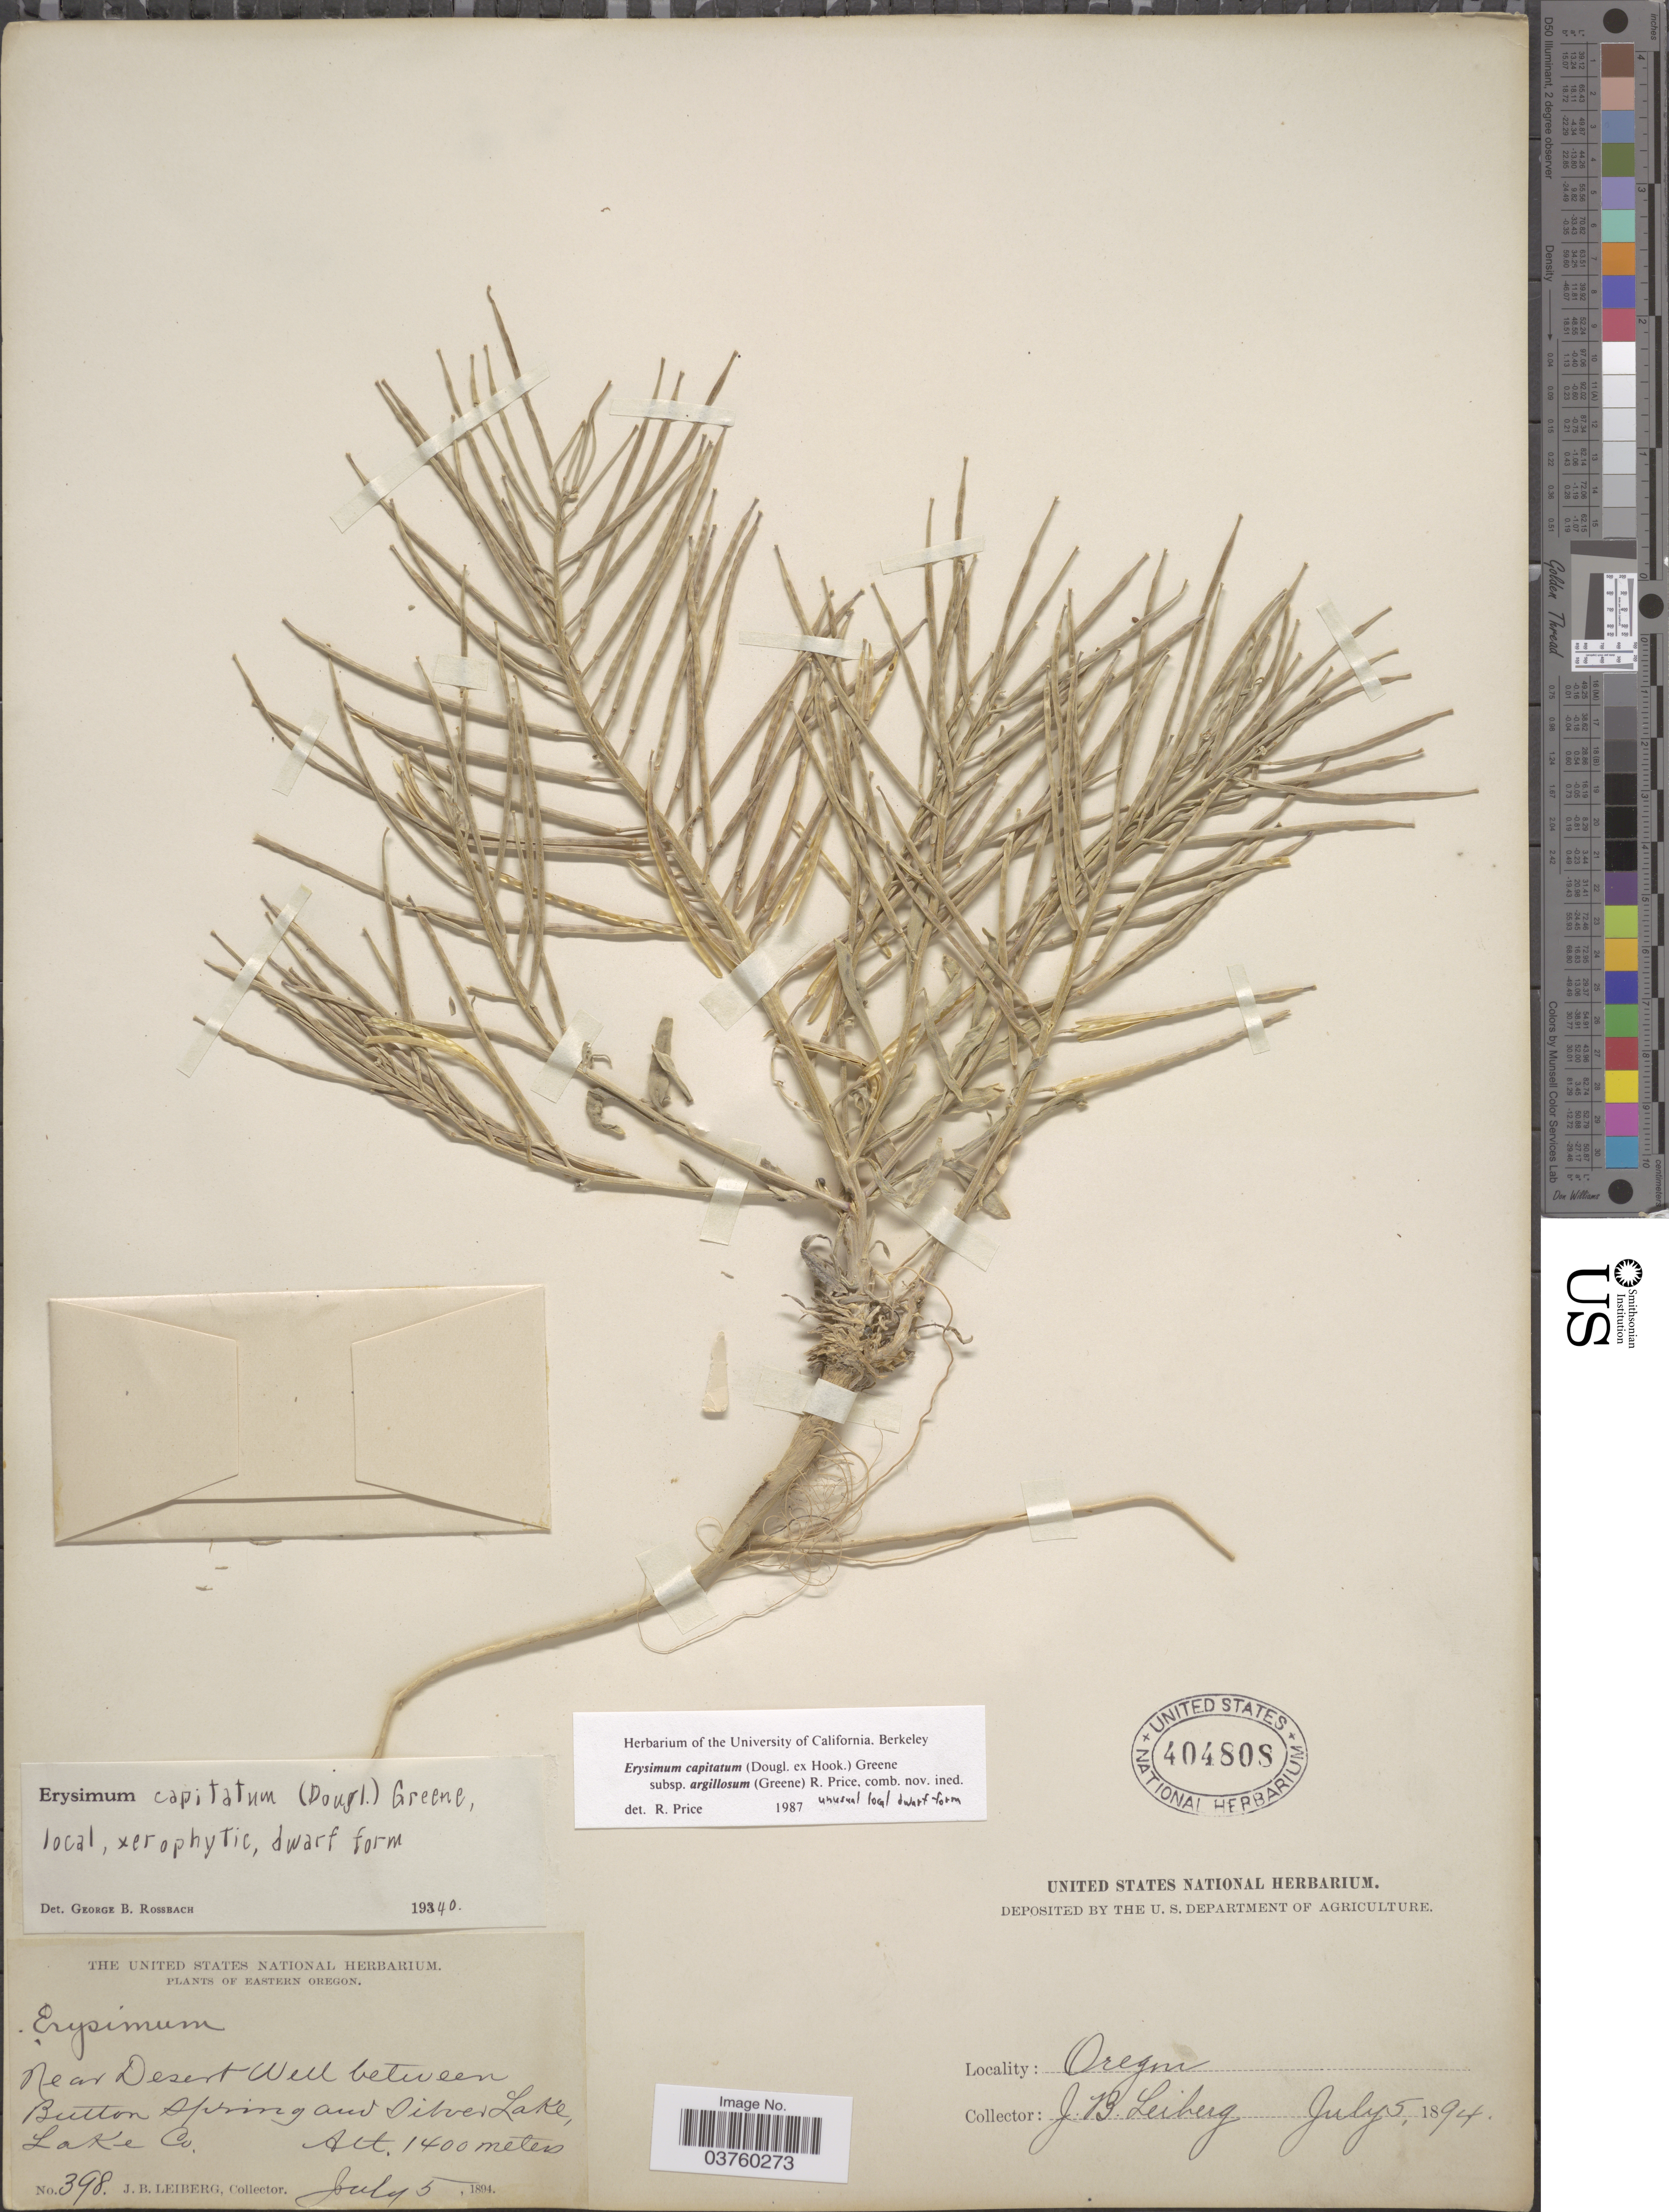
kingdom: Plantae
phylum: Tracheophyta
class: Magnoliopsida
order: Brassicales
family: Brassicaceae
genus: Erysimum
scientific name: Erysimum capitatum subsp. argillosum (Greene) R.A. Price comb. nov. ined.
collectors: J. B. Leiberg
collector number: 398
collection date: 1894-07-05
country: United States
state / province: Oregon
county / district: Lake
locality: Eastern Oregon. Near Desert Well between Button Spring and Silver Lake, Lake Co.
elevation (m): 1400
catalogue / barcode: US 404808